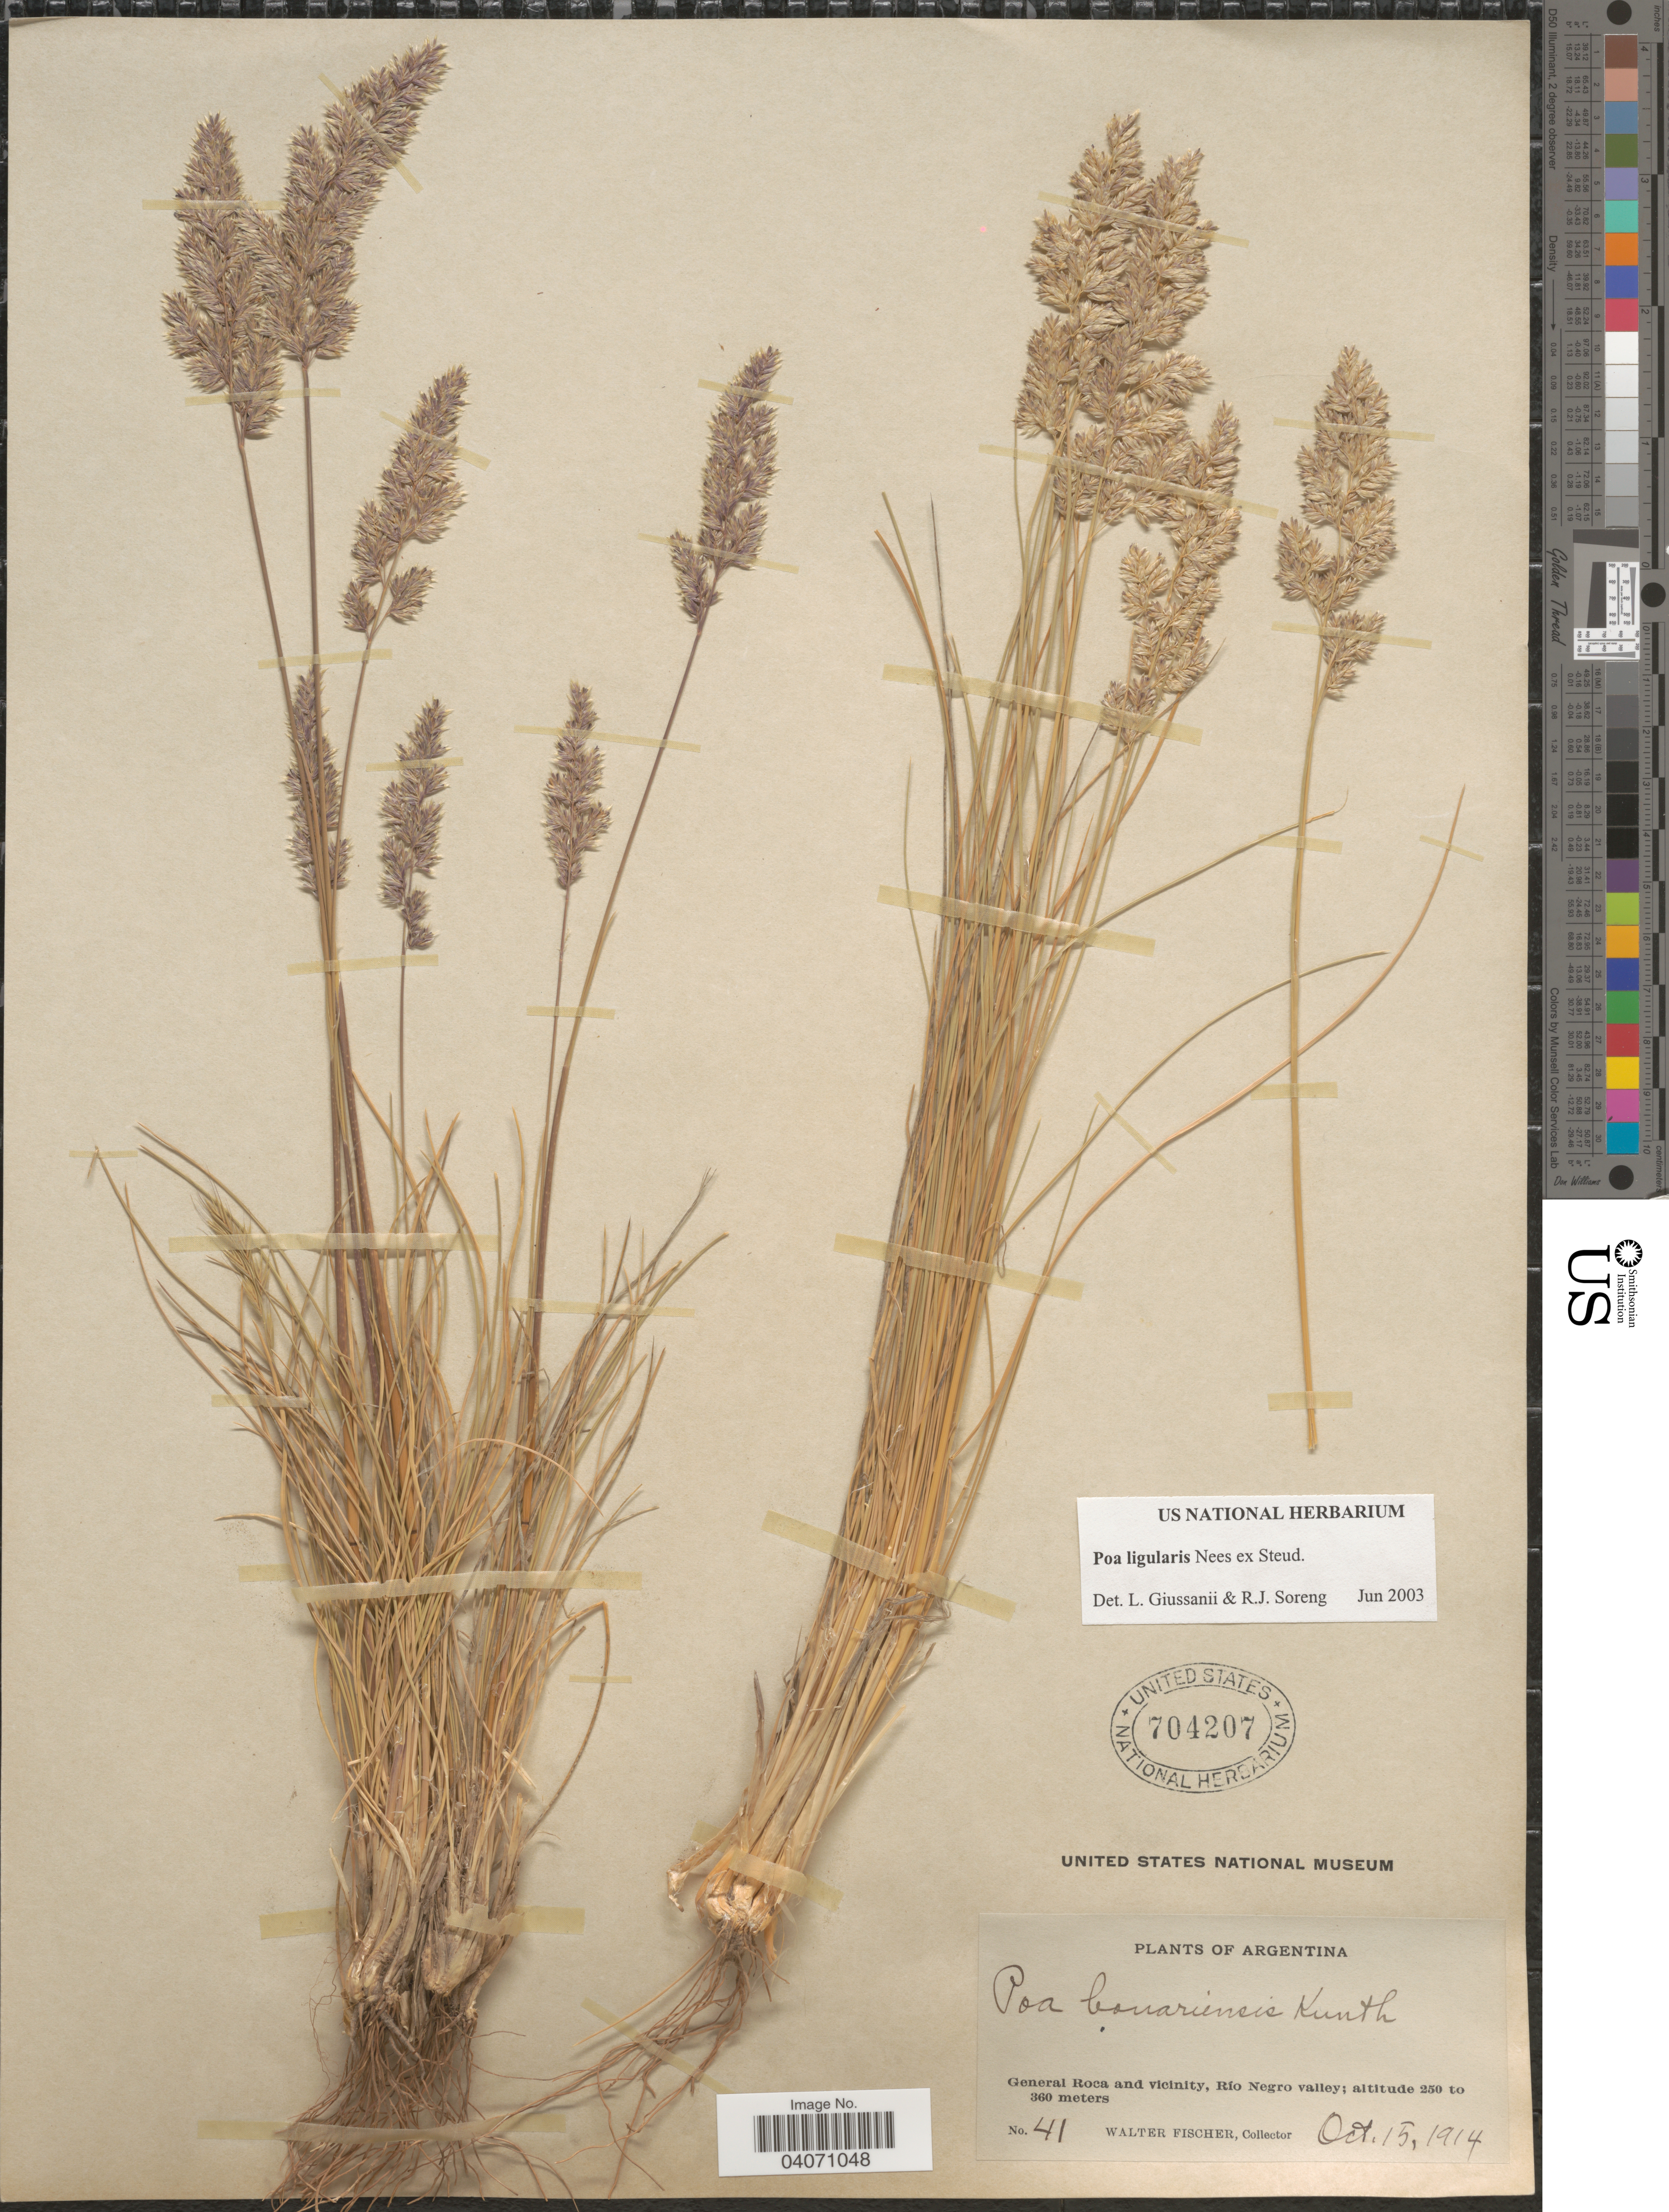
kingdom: Plantae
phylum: Tracheophyta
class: Liliopsida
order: Poales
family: Poaceae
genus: Poa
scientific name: Poa ligularis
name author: Nees ex Steud.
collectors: W. Fischer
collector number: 41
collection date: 1914-10-15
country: Argentina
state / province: Rio Negro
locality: General Roca and vicinity, Río Negro valley.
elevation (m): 250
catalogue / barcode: US 704207